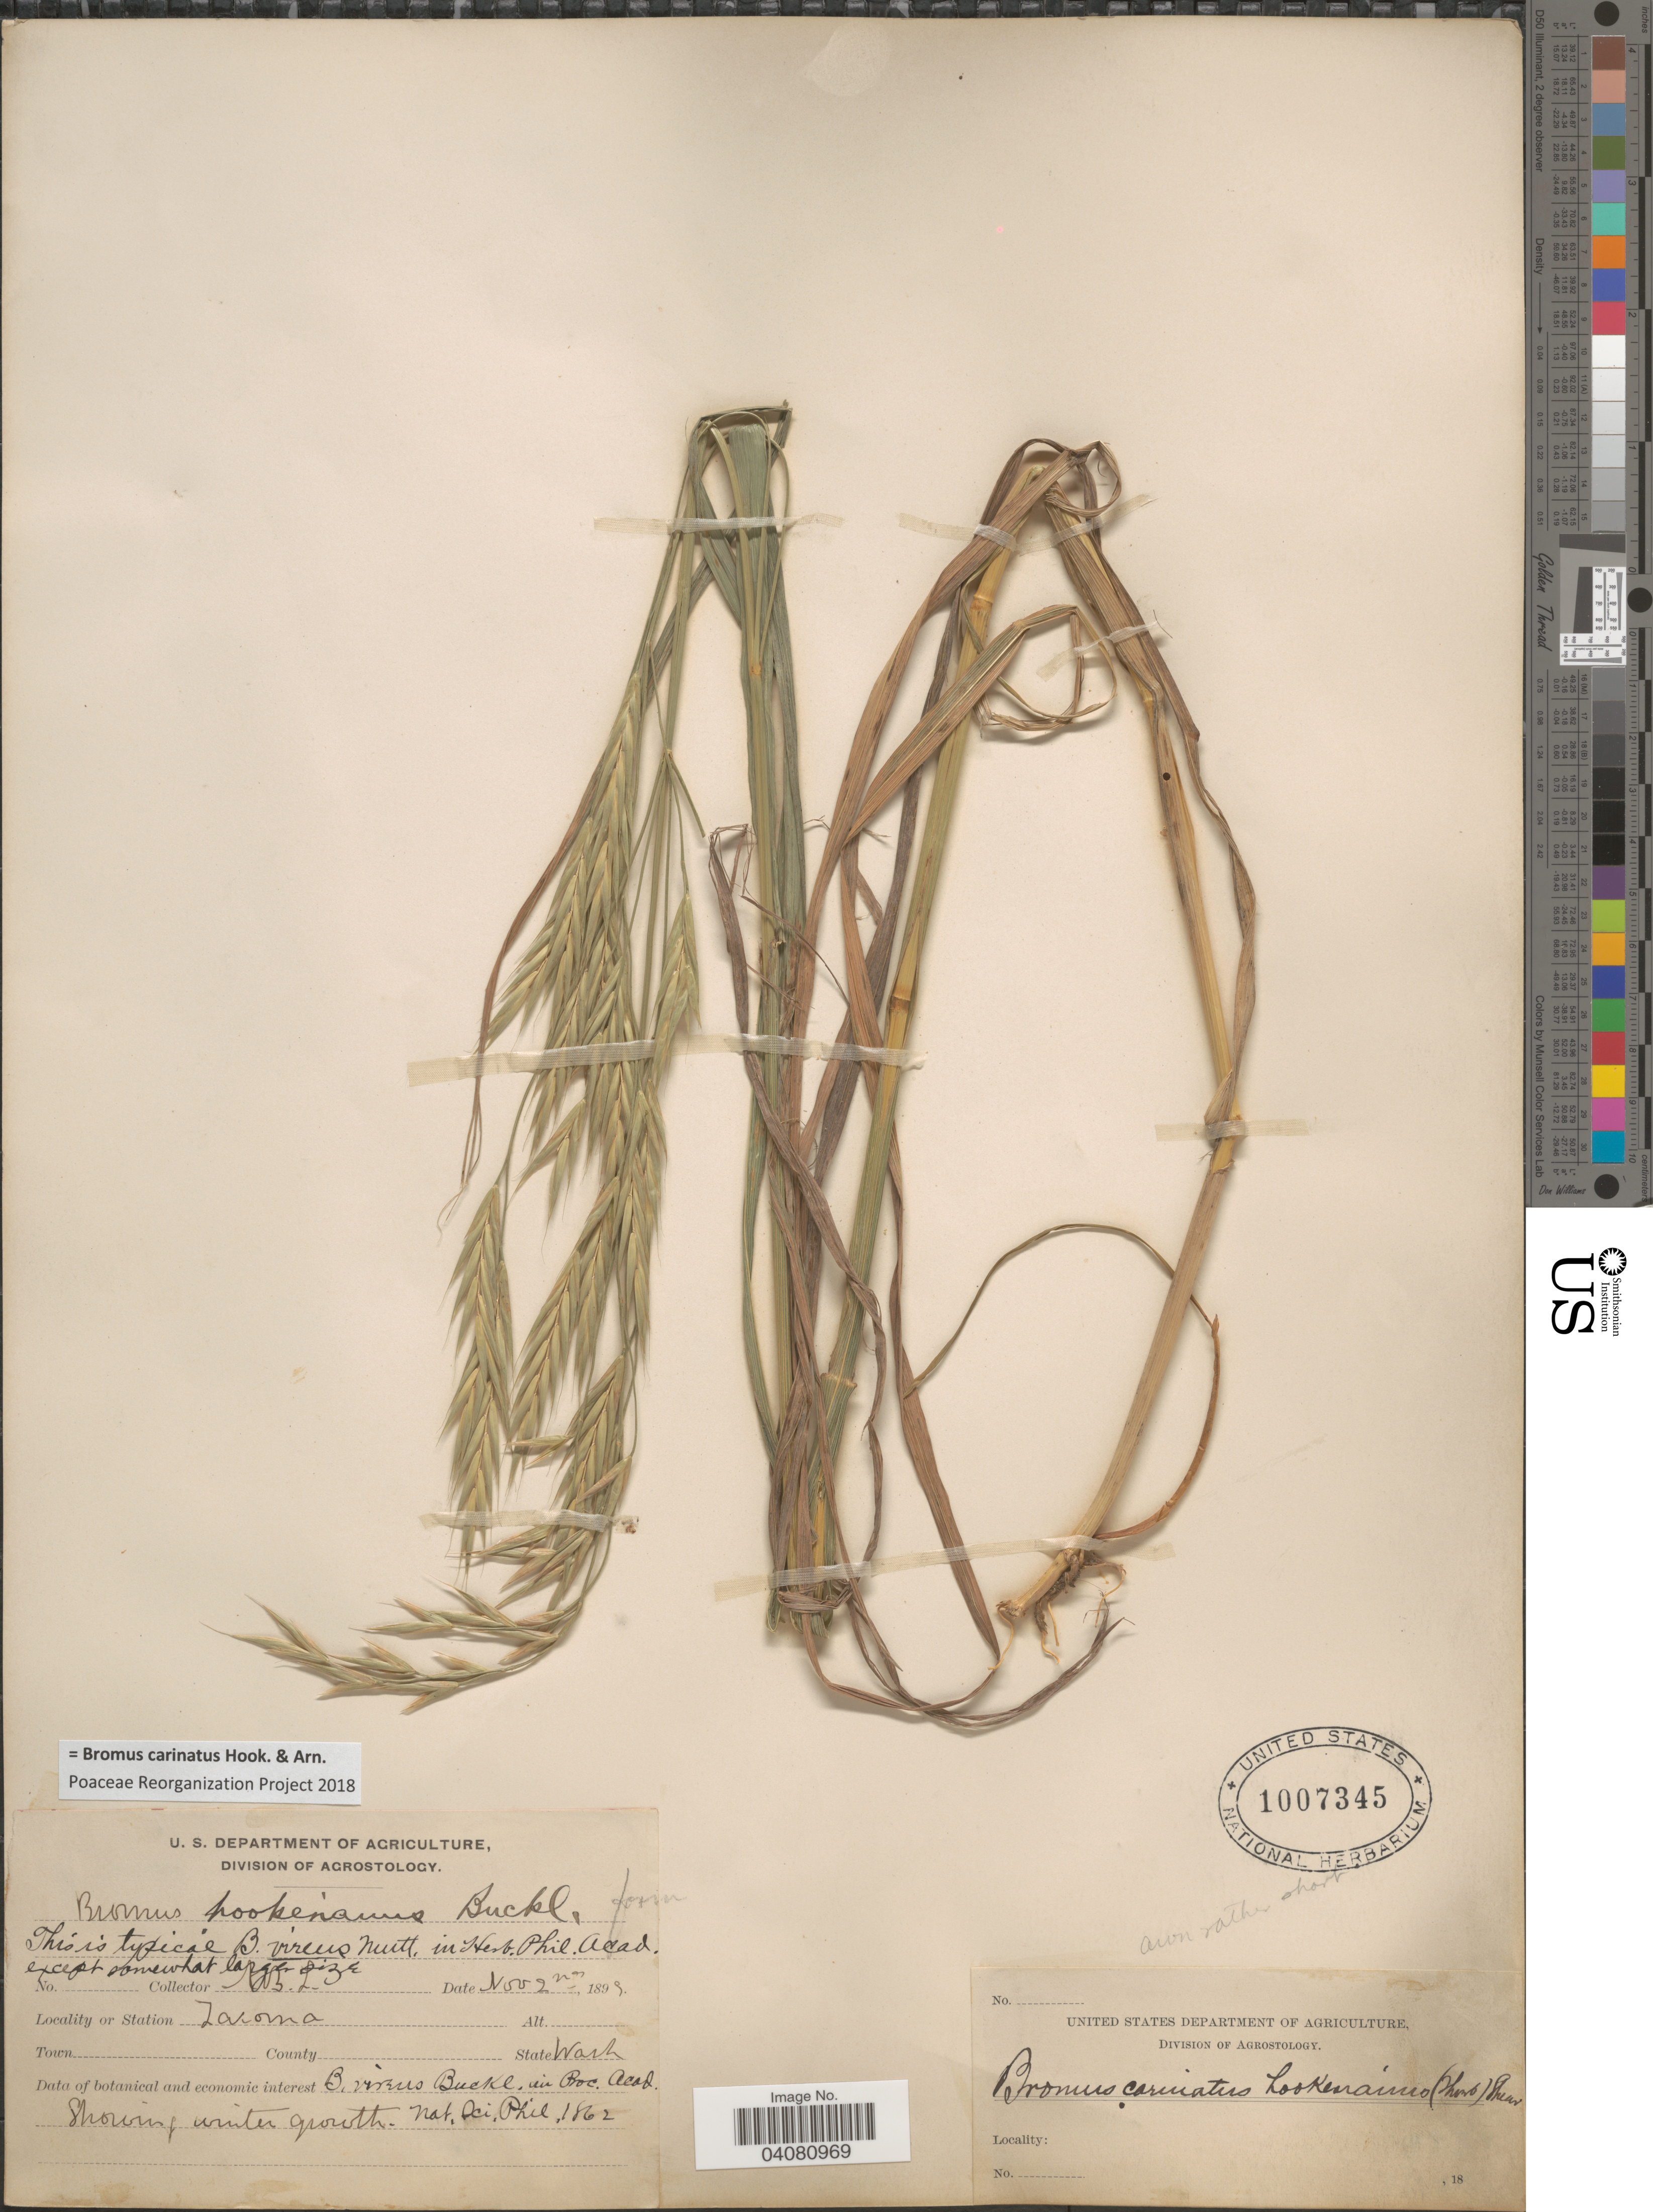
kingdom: Plantae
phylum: Tracheophyta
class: Liliopsida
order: Poales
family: Poaceae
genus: Bromus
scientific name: Bromus carinatus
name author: Hook. & Arn.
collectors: A. Leckenby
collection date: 1899-11-02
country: United States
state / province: Washington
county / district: Pierce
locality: Tacoma.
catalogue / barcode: US 1007345